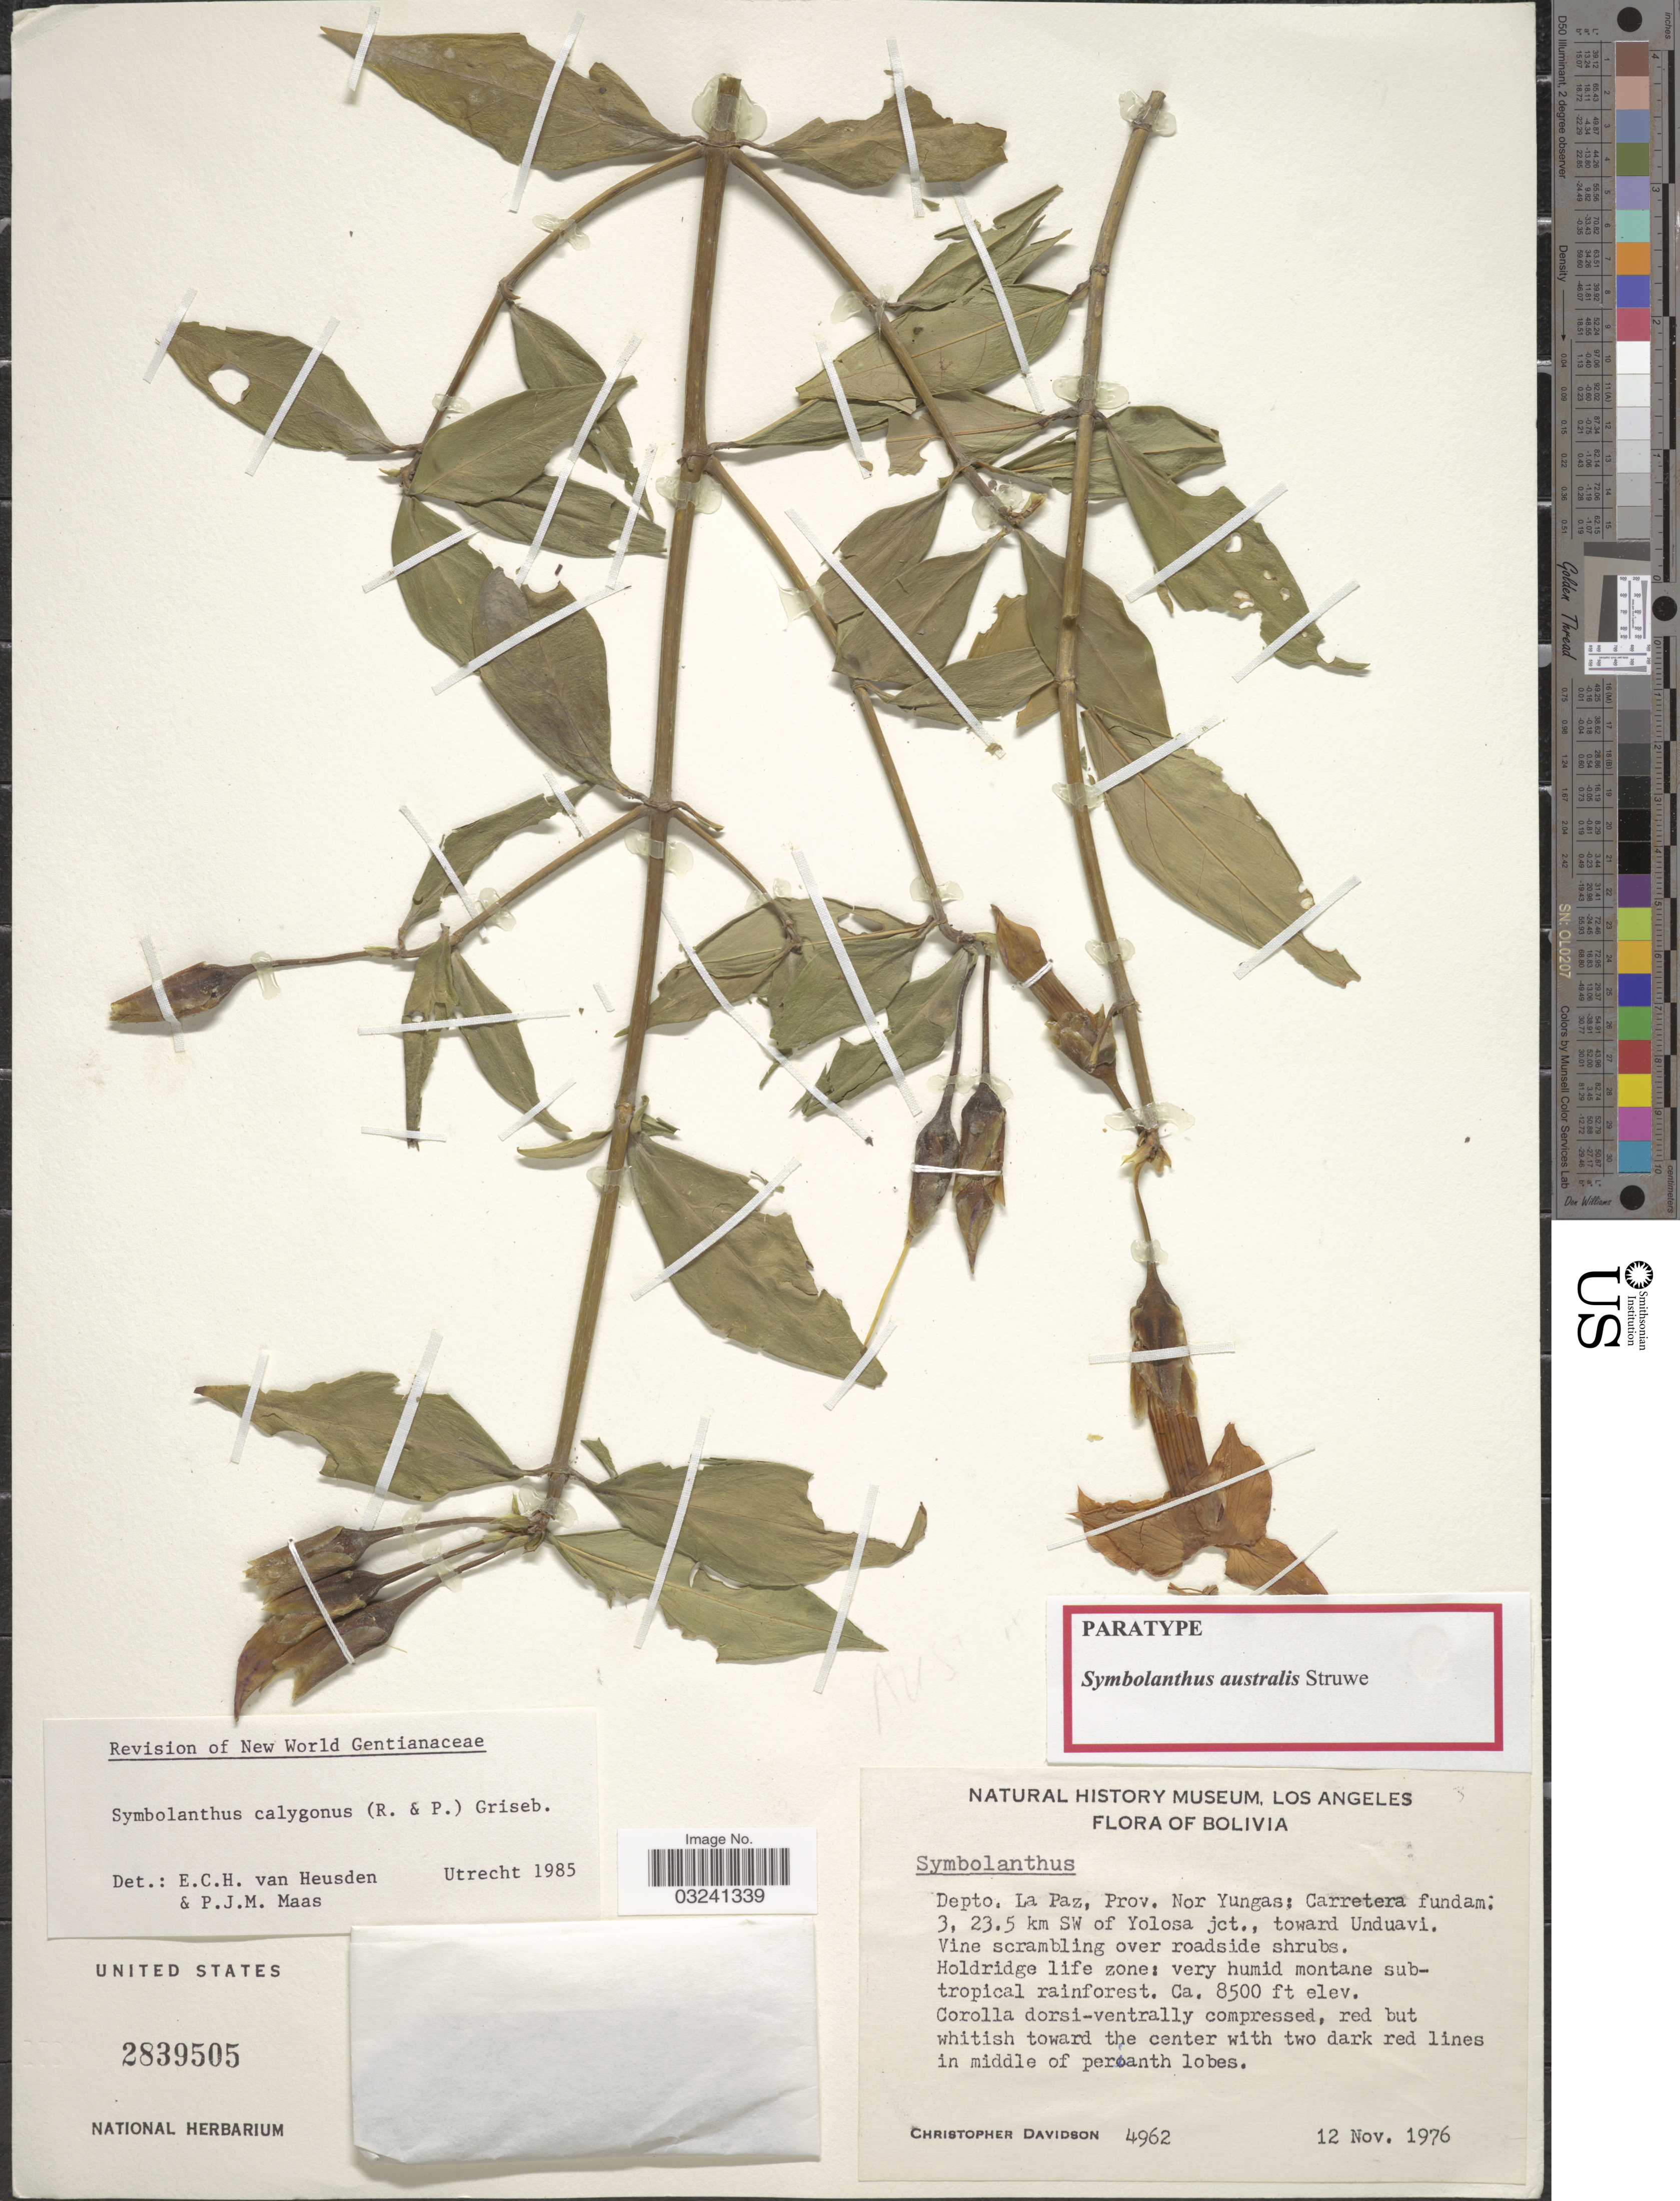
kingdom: Plantae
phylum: Tracheophyta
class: Magnoliopsida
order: Gentianales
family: Gentianaceae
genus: Symbolanthus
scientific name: Symbolanthus australis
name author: Struwe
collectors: C. Davidson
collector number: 4962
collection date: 1976-11-12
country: Bolivia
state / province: La Paz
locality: Prov. Nor Yungas; Carretera fundam: 3, 23.5 km SW of Yolosa jct., toward Unduavi.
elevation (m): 2591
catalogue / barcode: US 2839505